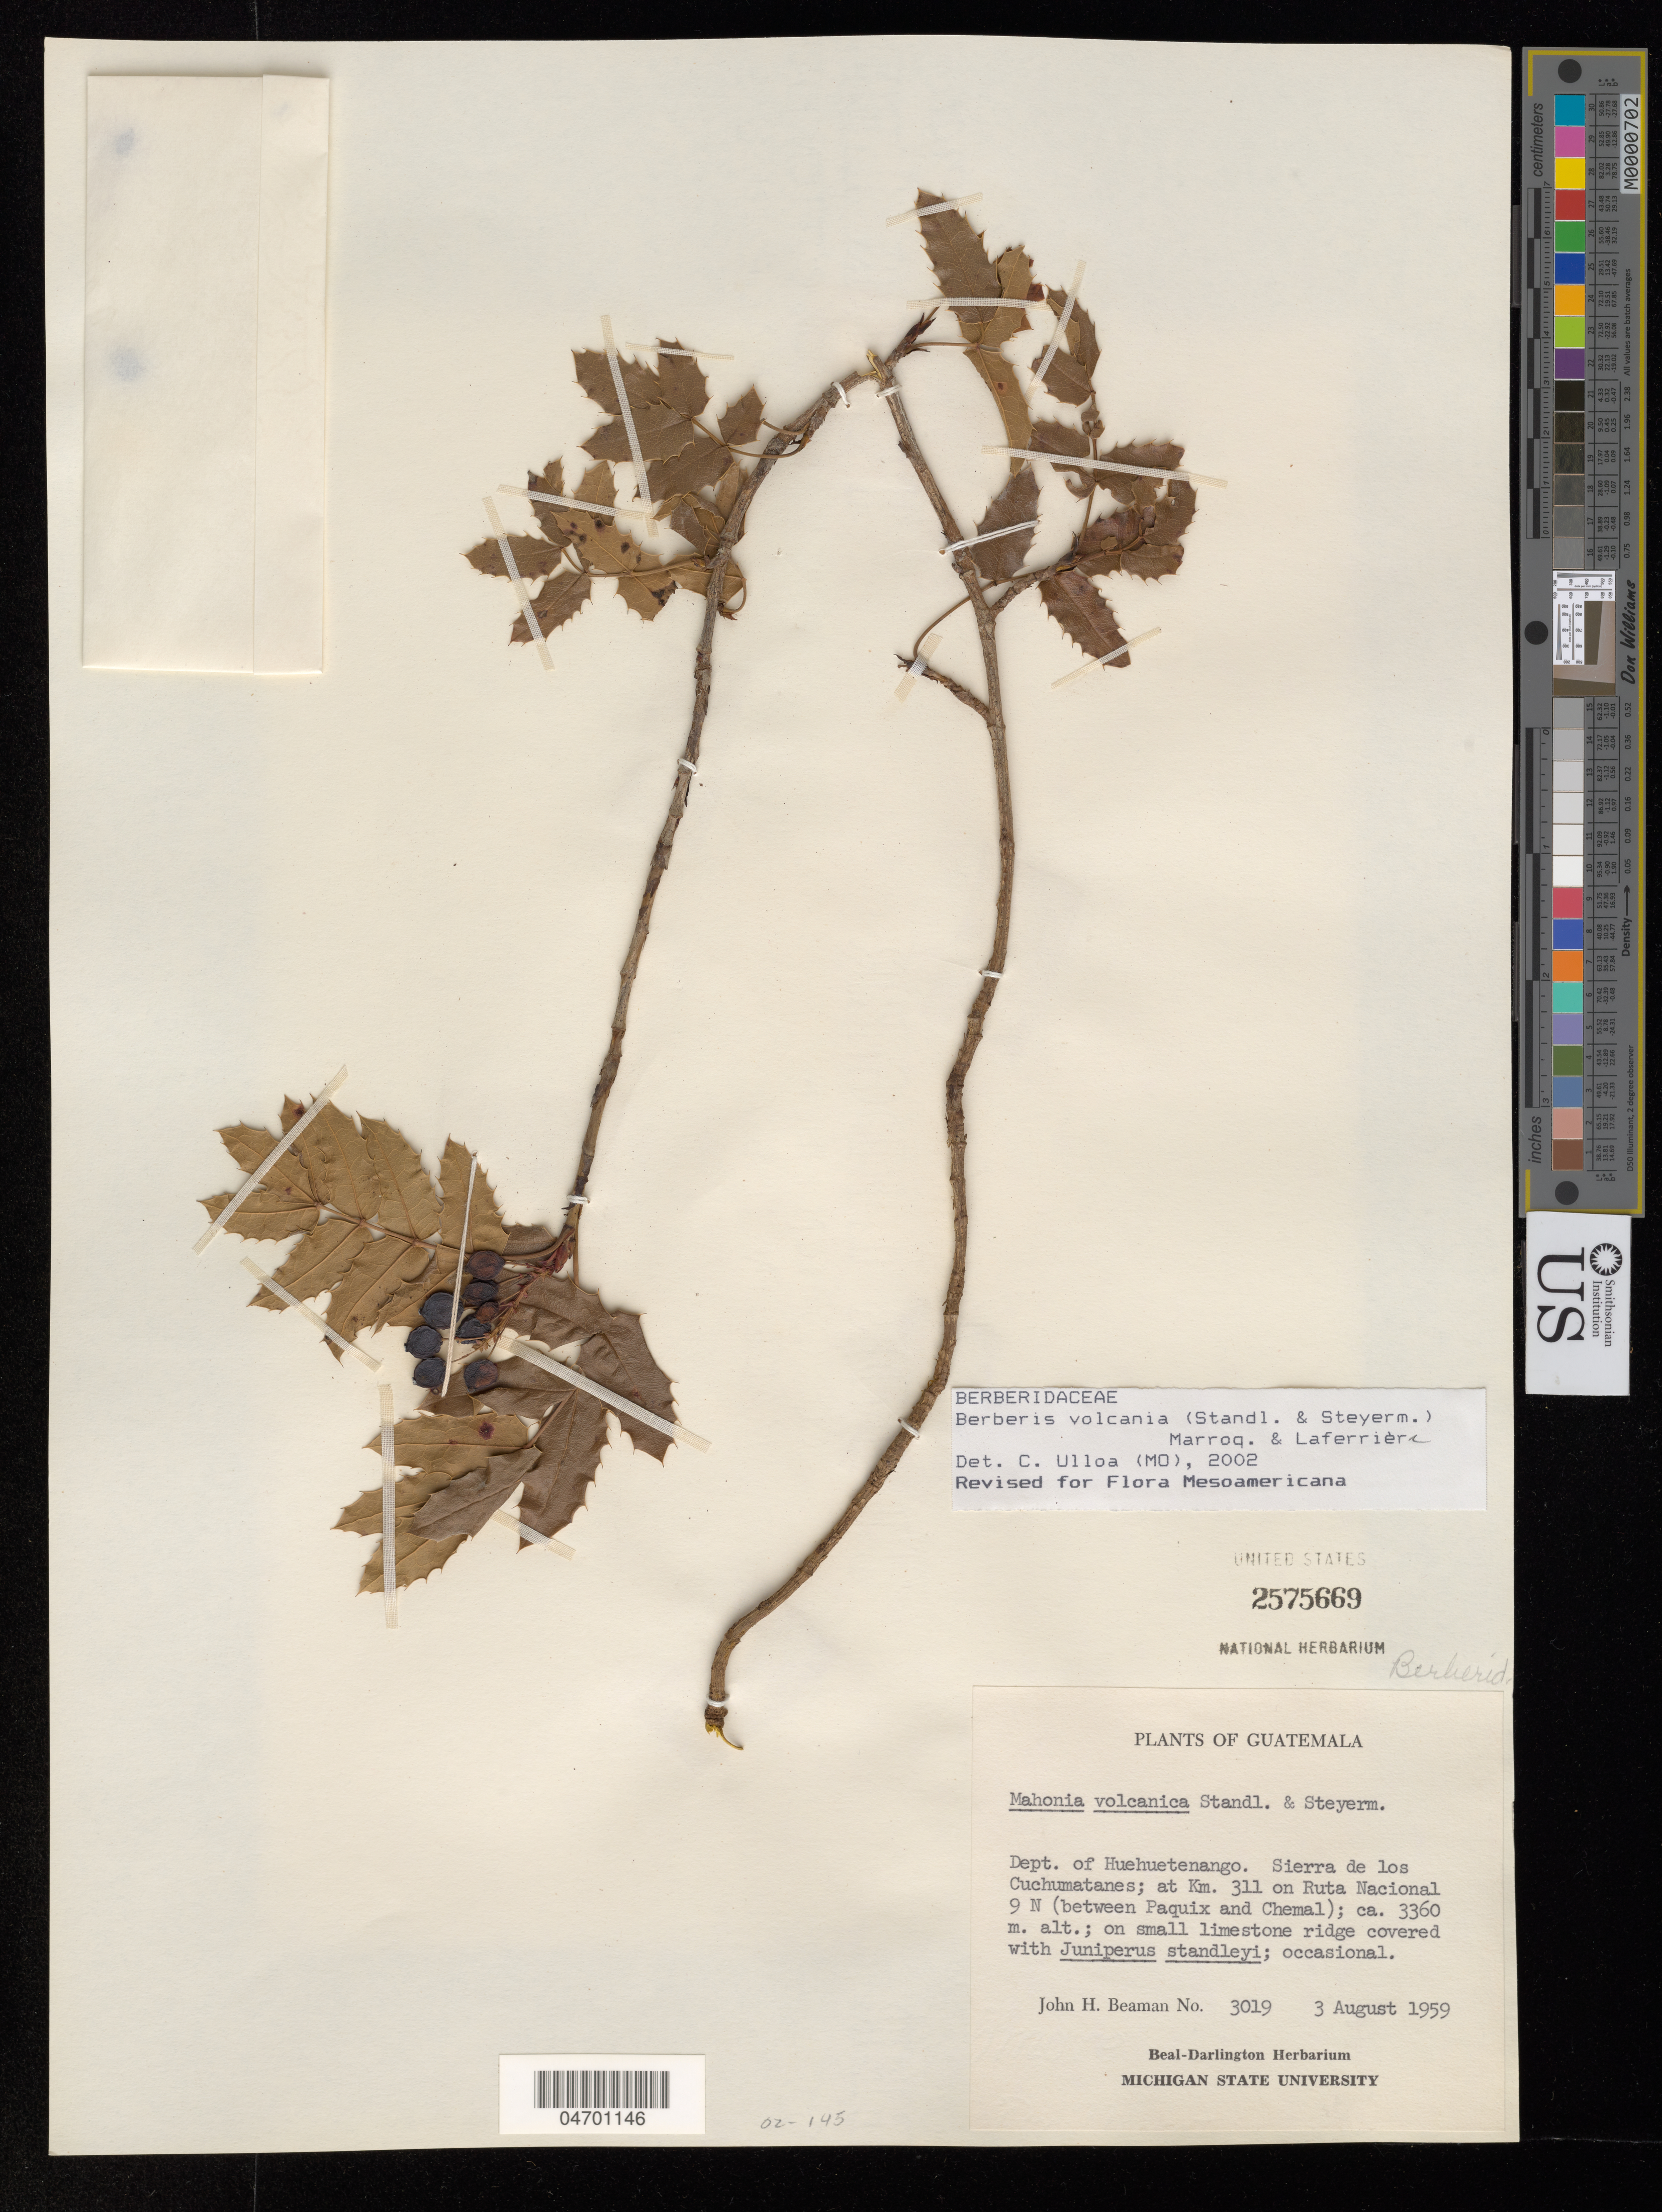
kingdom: Plantae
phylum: Tracheophyta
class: Magnoliopsida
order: Ranunculales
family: Berberidaceae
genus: Berberis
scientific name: Berberis volcania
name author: (Standl. & Steyerm.) Marroq. & Laferr.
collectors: J. H. Beaman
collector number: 3019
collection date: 1959-08-03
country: Guatemala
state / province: Huehuetenango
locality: Dept. of Huehuetenango. Sierra de los Cuchumatanes; at Km. 311 on Ruta Nacional 9 N (between Paquix and Chemal).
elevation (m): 3360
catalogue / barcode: US 2575669